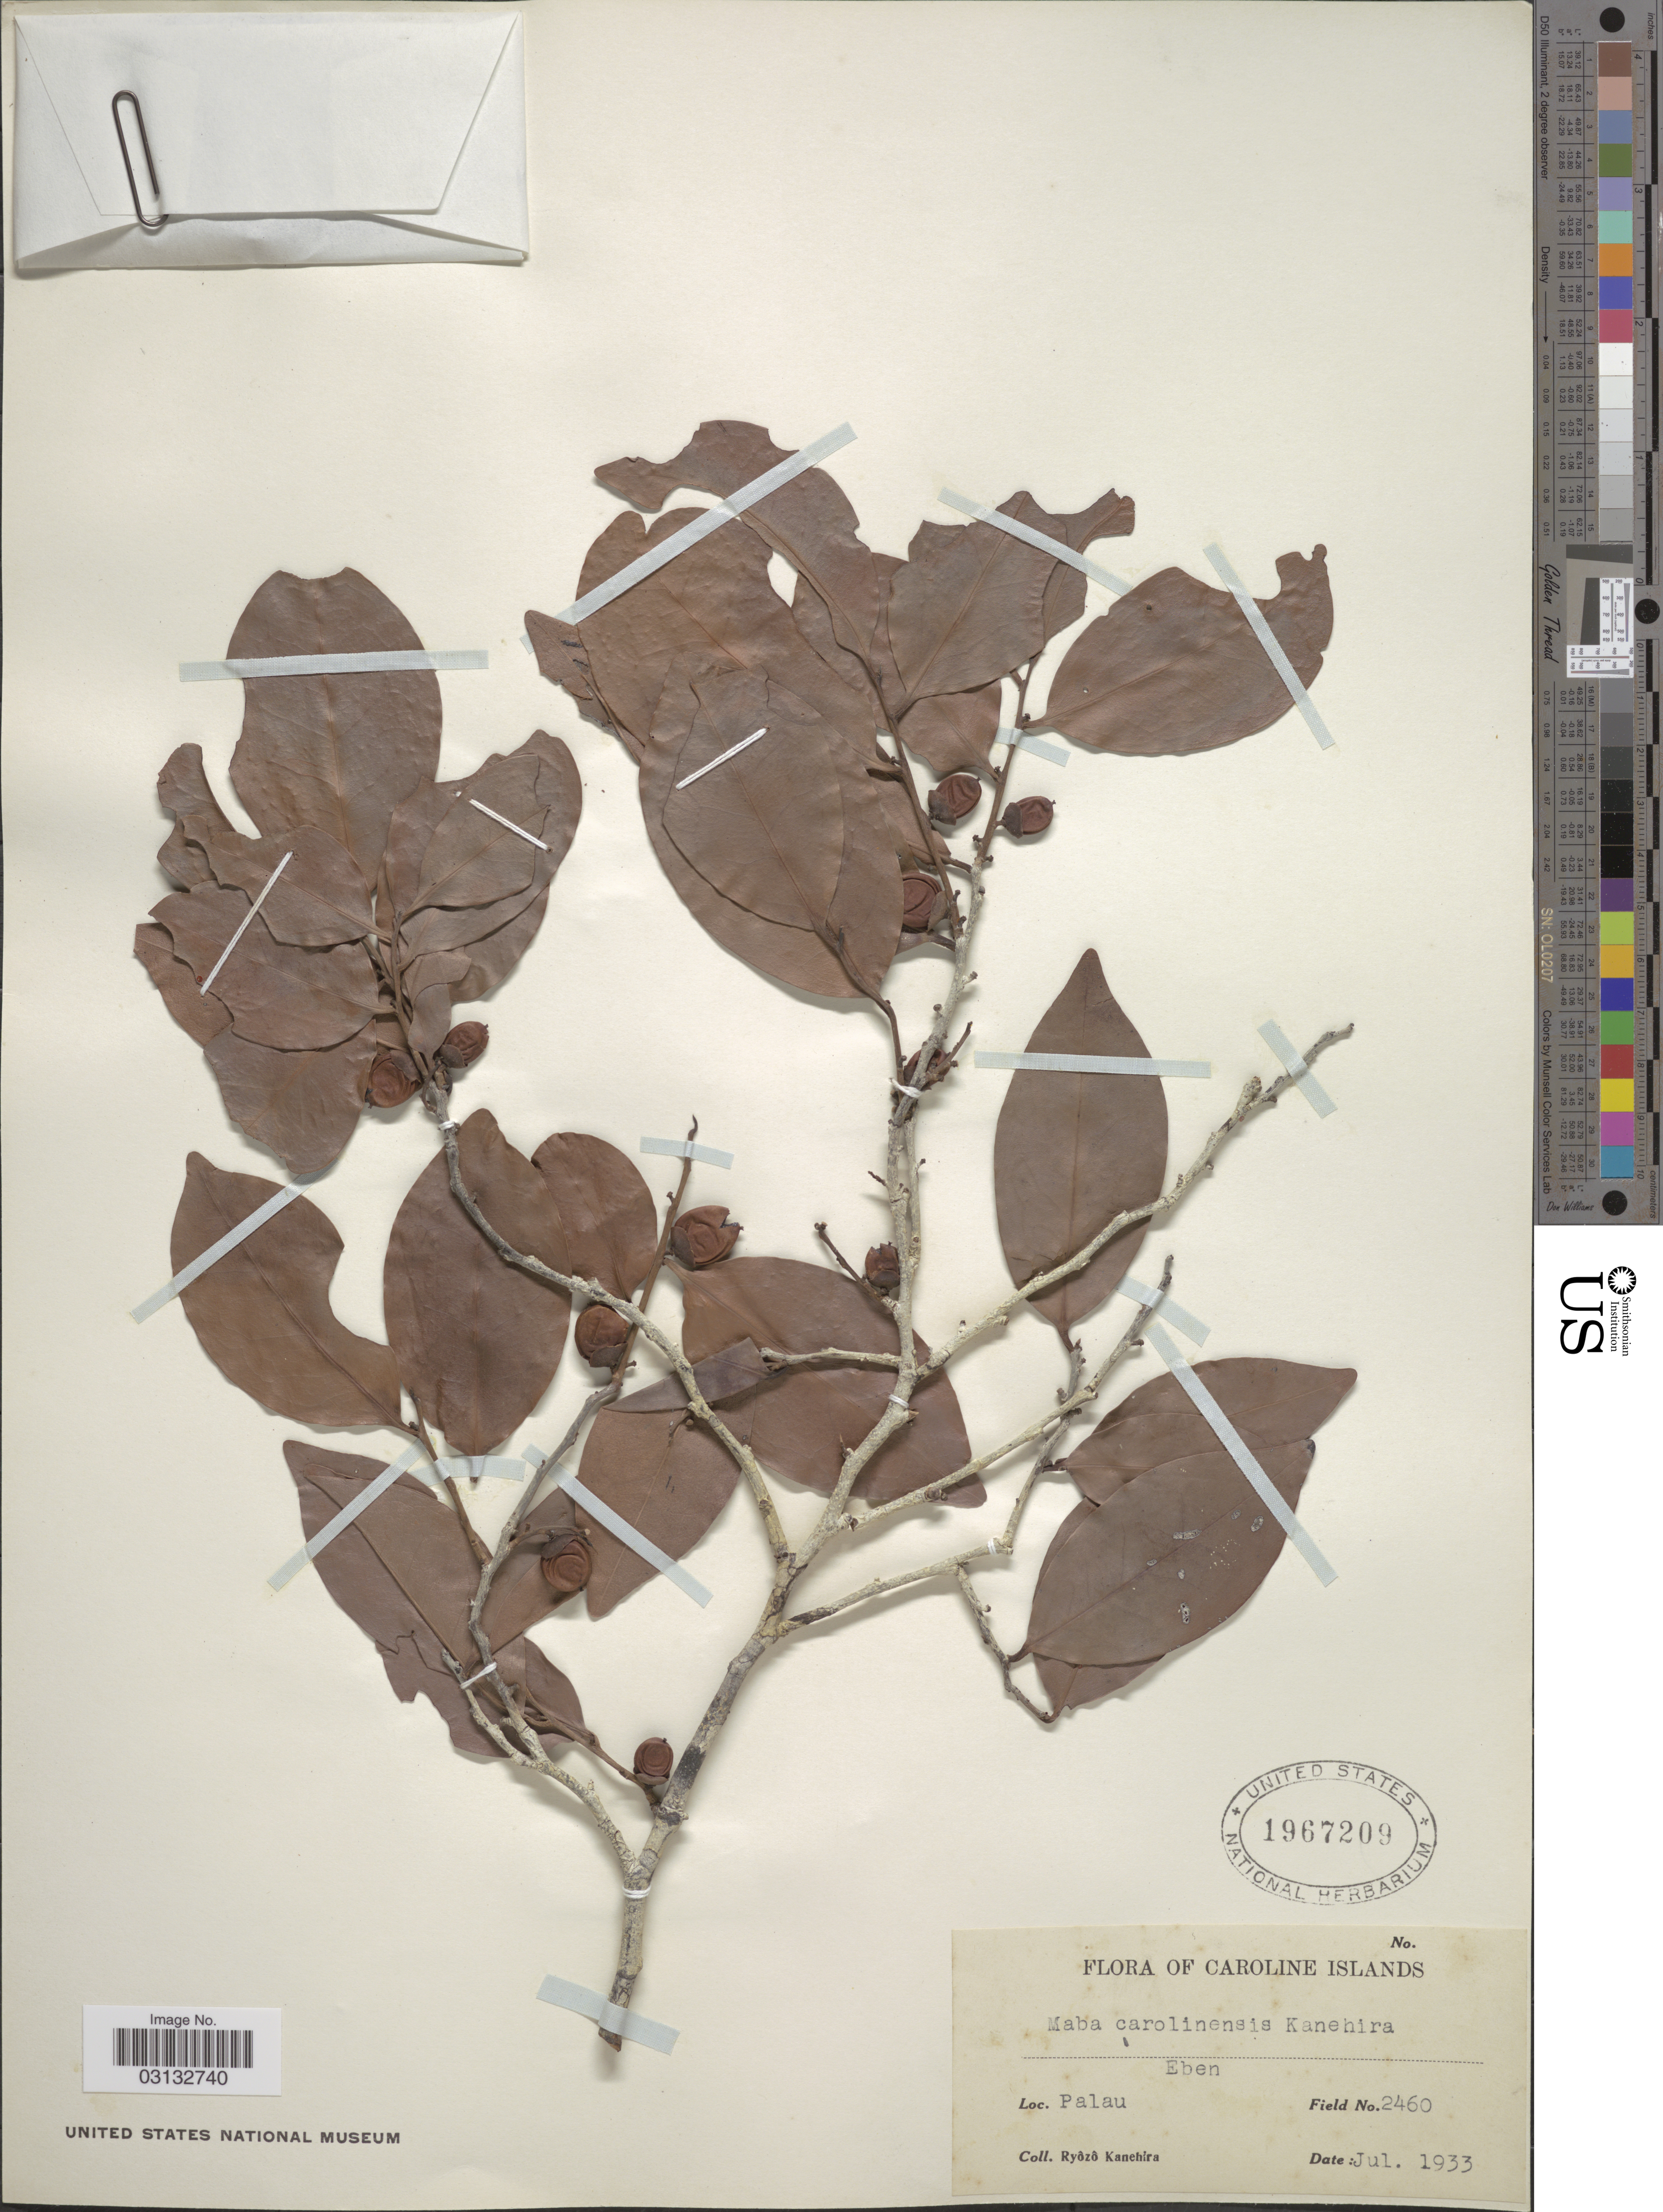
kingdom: Plantae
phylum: Tracheophyta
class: Magnoliopsida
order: Ericales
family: Ebenaceae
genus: Diospyros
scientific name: Diospyros ferrea var. palauensis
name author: (Kaneh.) Fosberg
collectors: R. Kanehira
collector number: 2460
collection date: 1933-07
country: Palau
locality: Caroline Islands. Palau.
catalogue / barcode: US 1967209